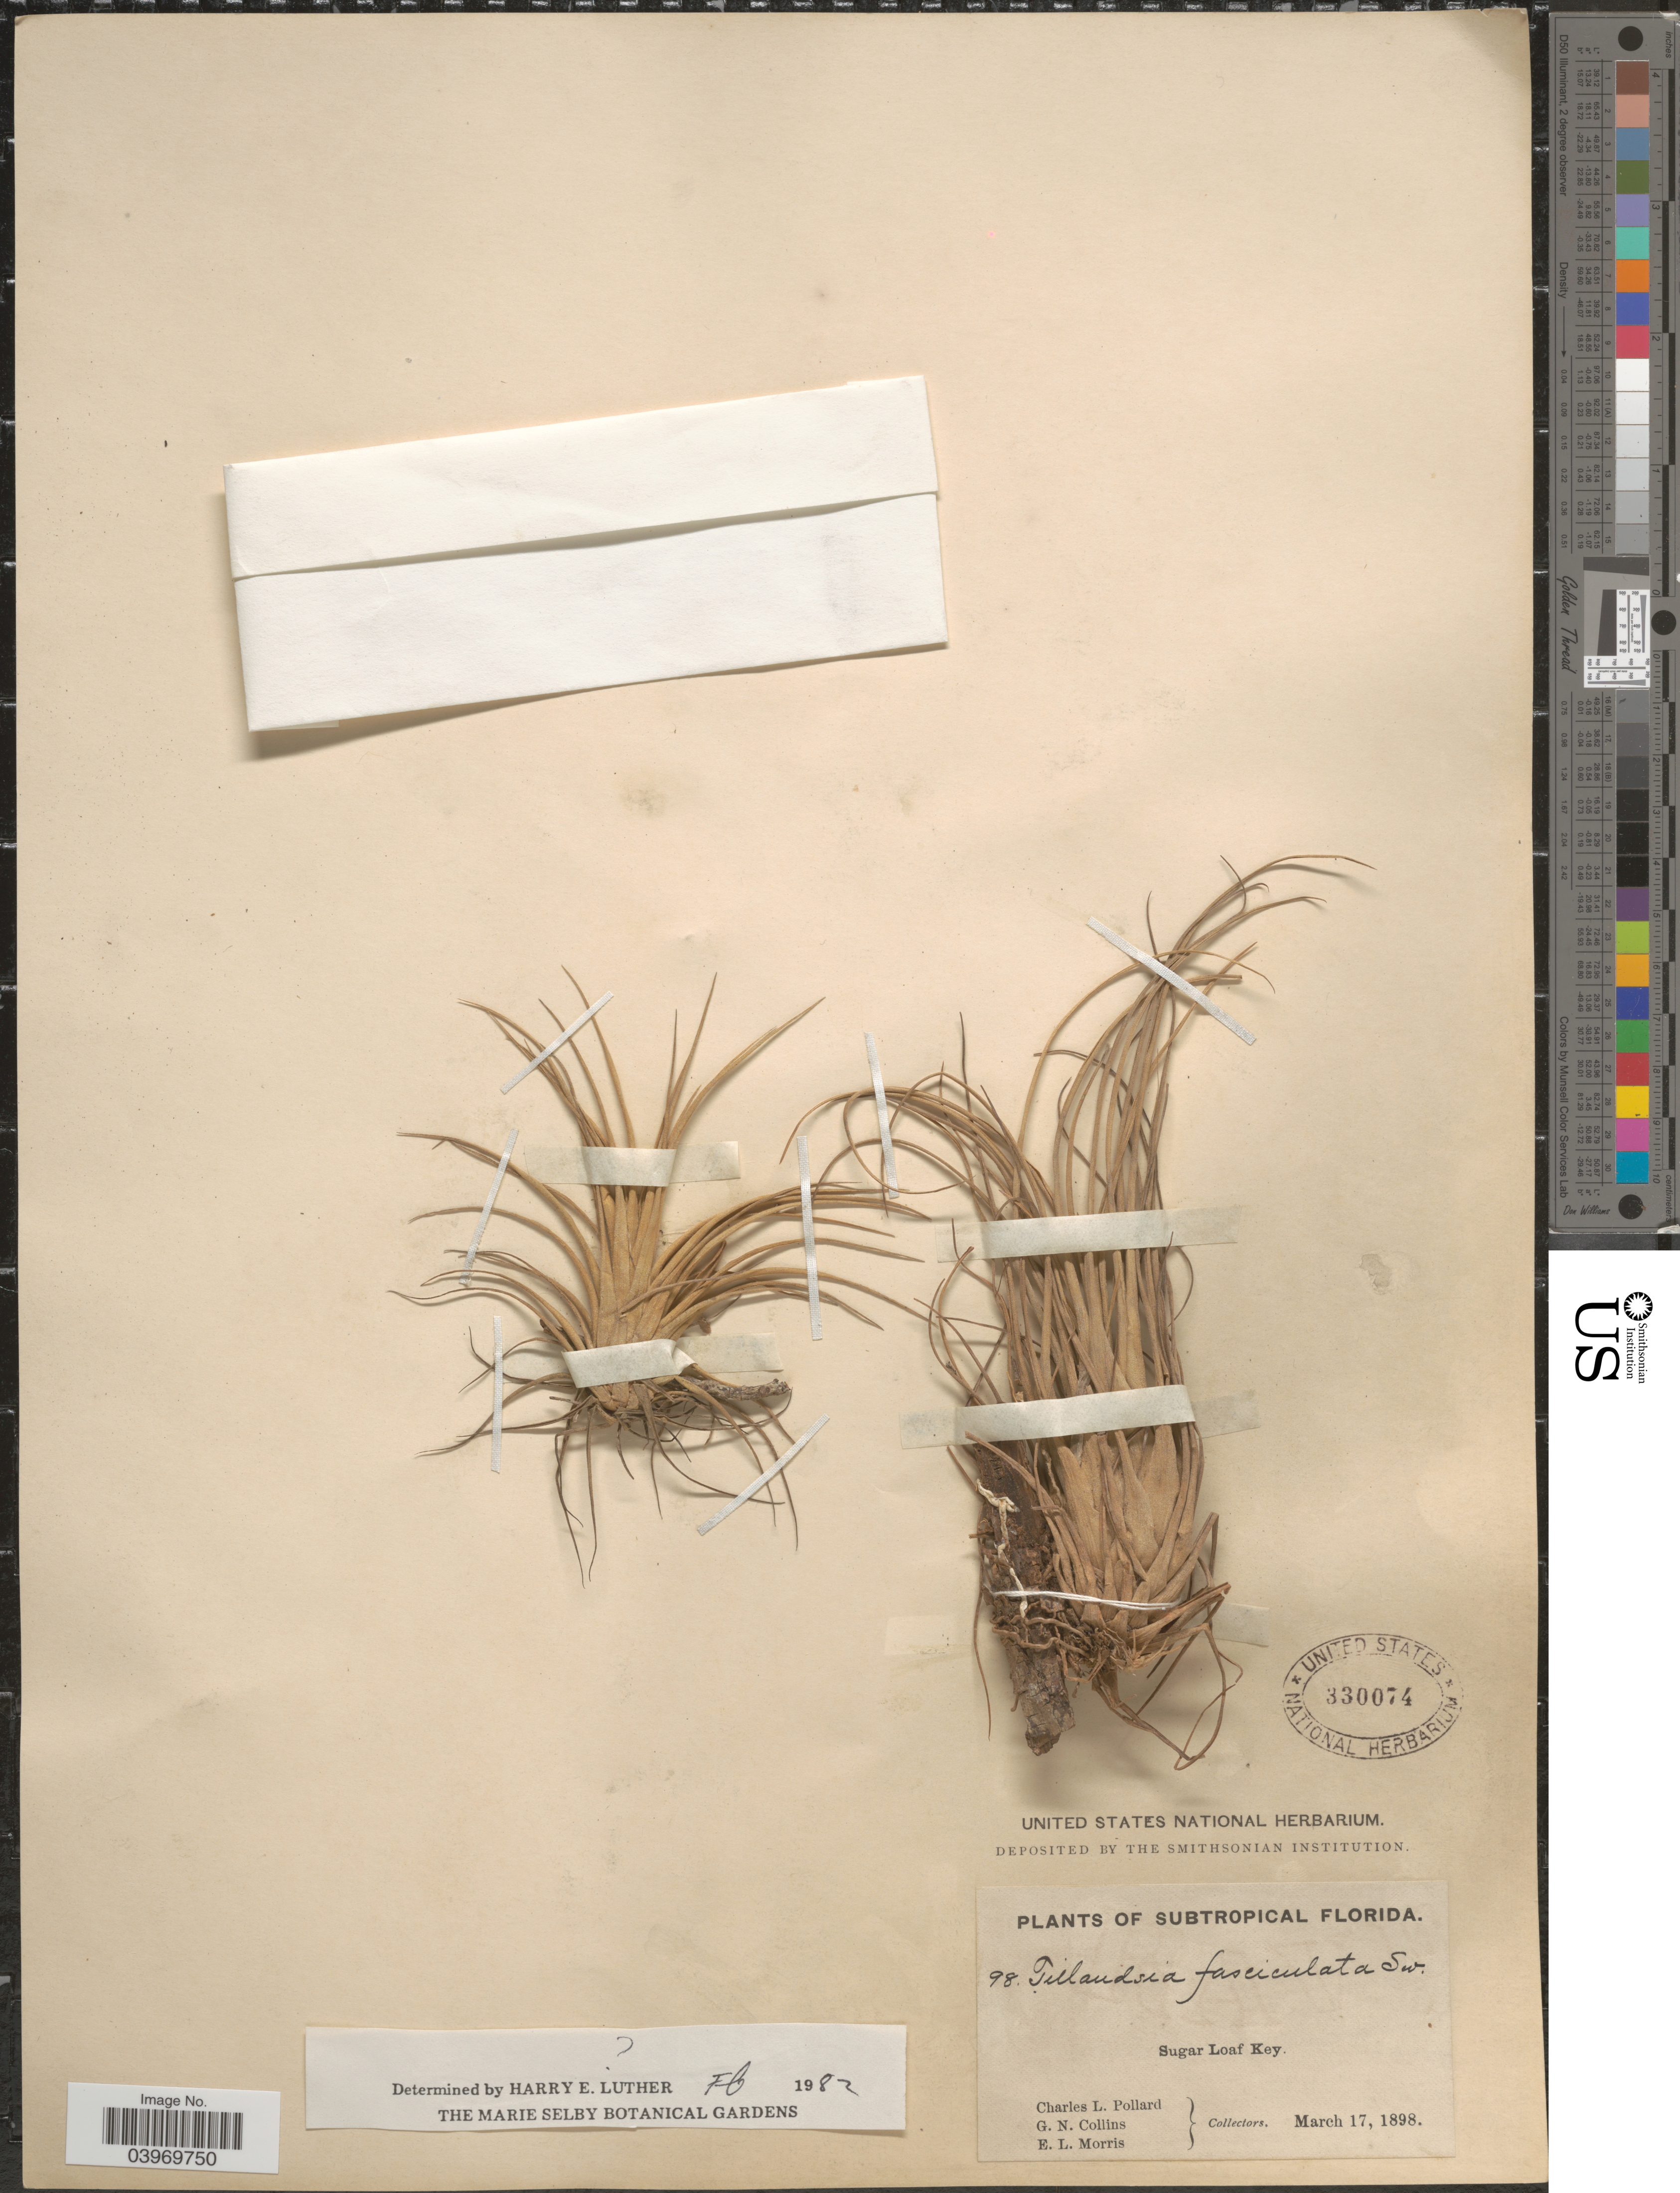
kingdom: Plantae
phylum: Tracheophyta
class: Liliopsida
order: Poales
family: Bromeliaceae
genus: Tillandsia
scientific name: Tillandsia fasciculata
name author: Sw.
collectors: C. L. Pollard, G. Collins & E. Morris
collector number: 98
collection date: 1898-03-17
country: United States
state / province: Florida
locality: Subtropical Florida. Sugar Loaf Key.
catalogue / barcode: US 330074